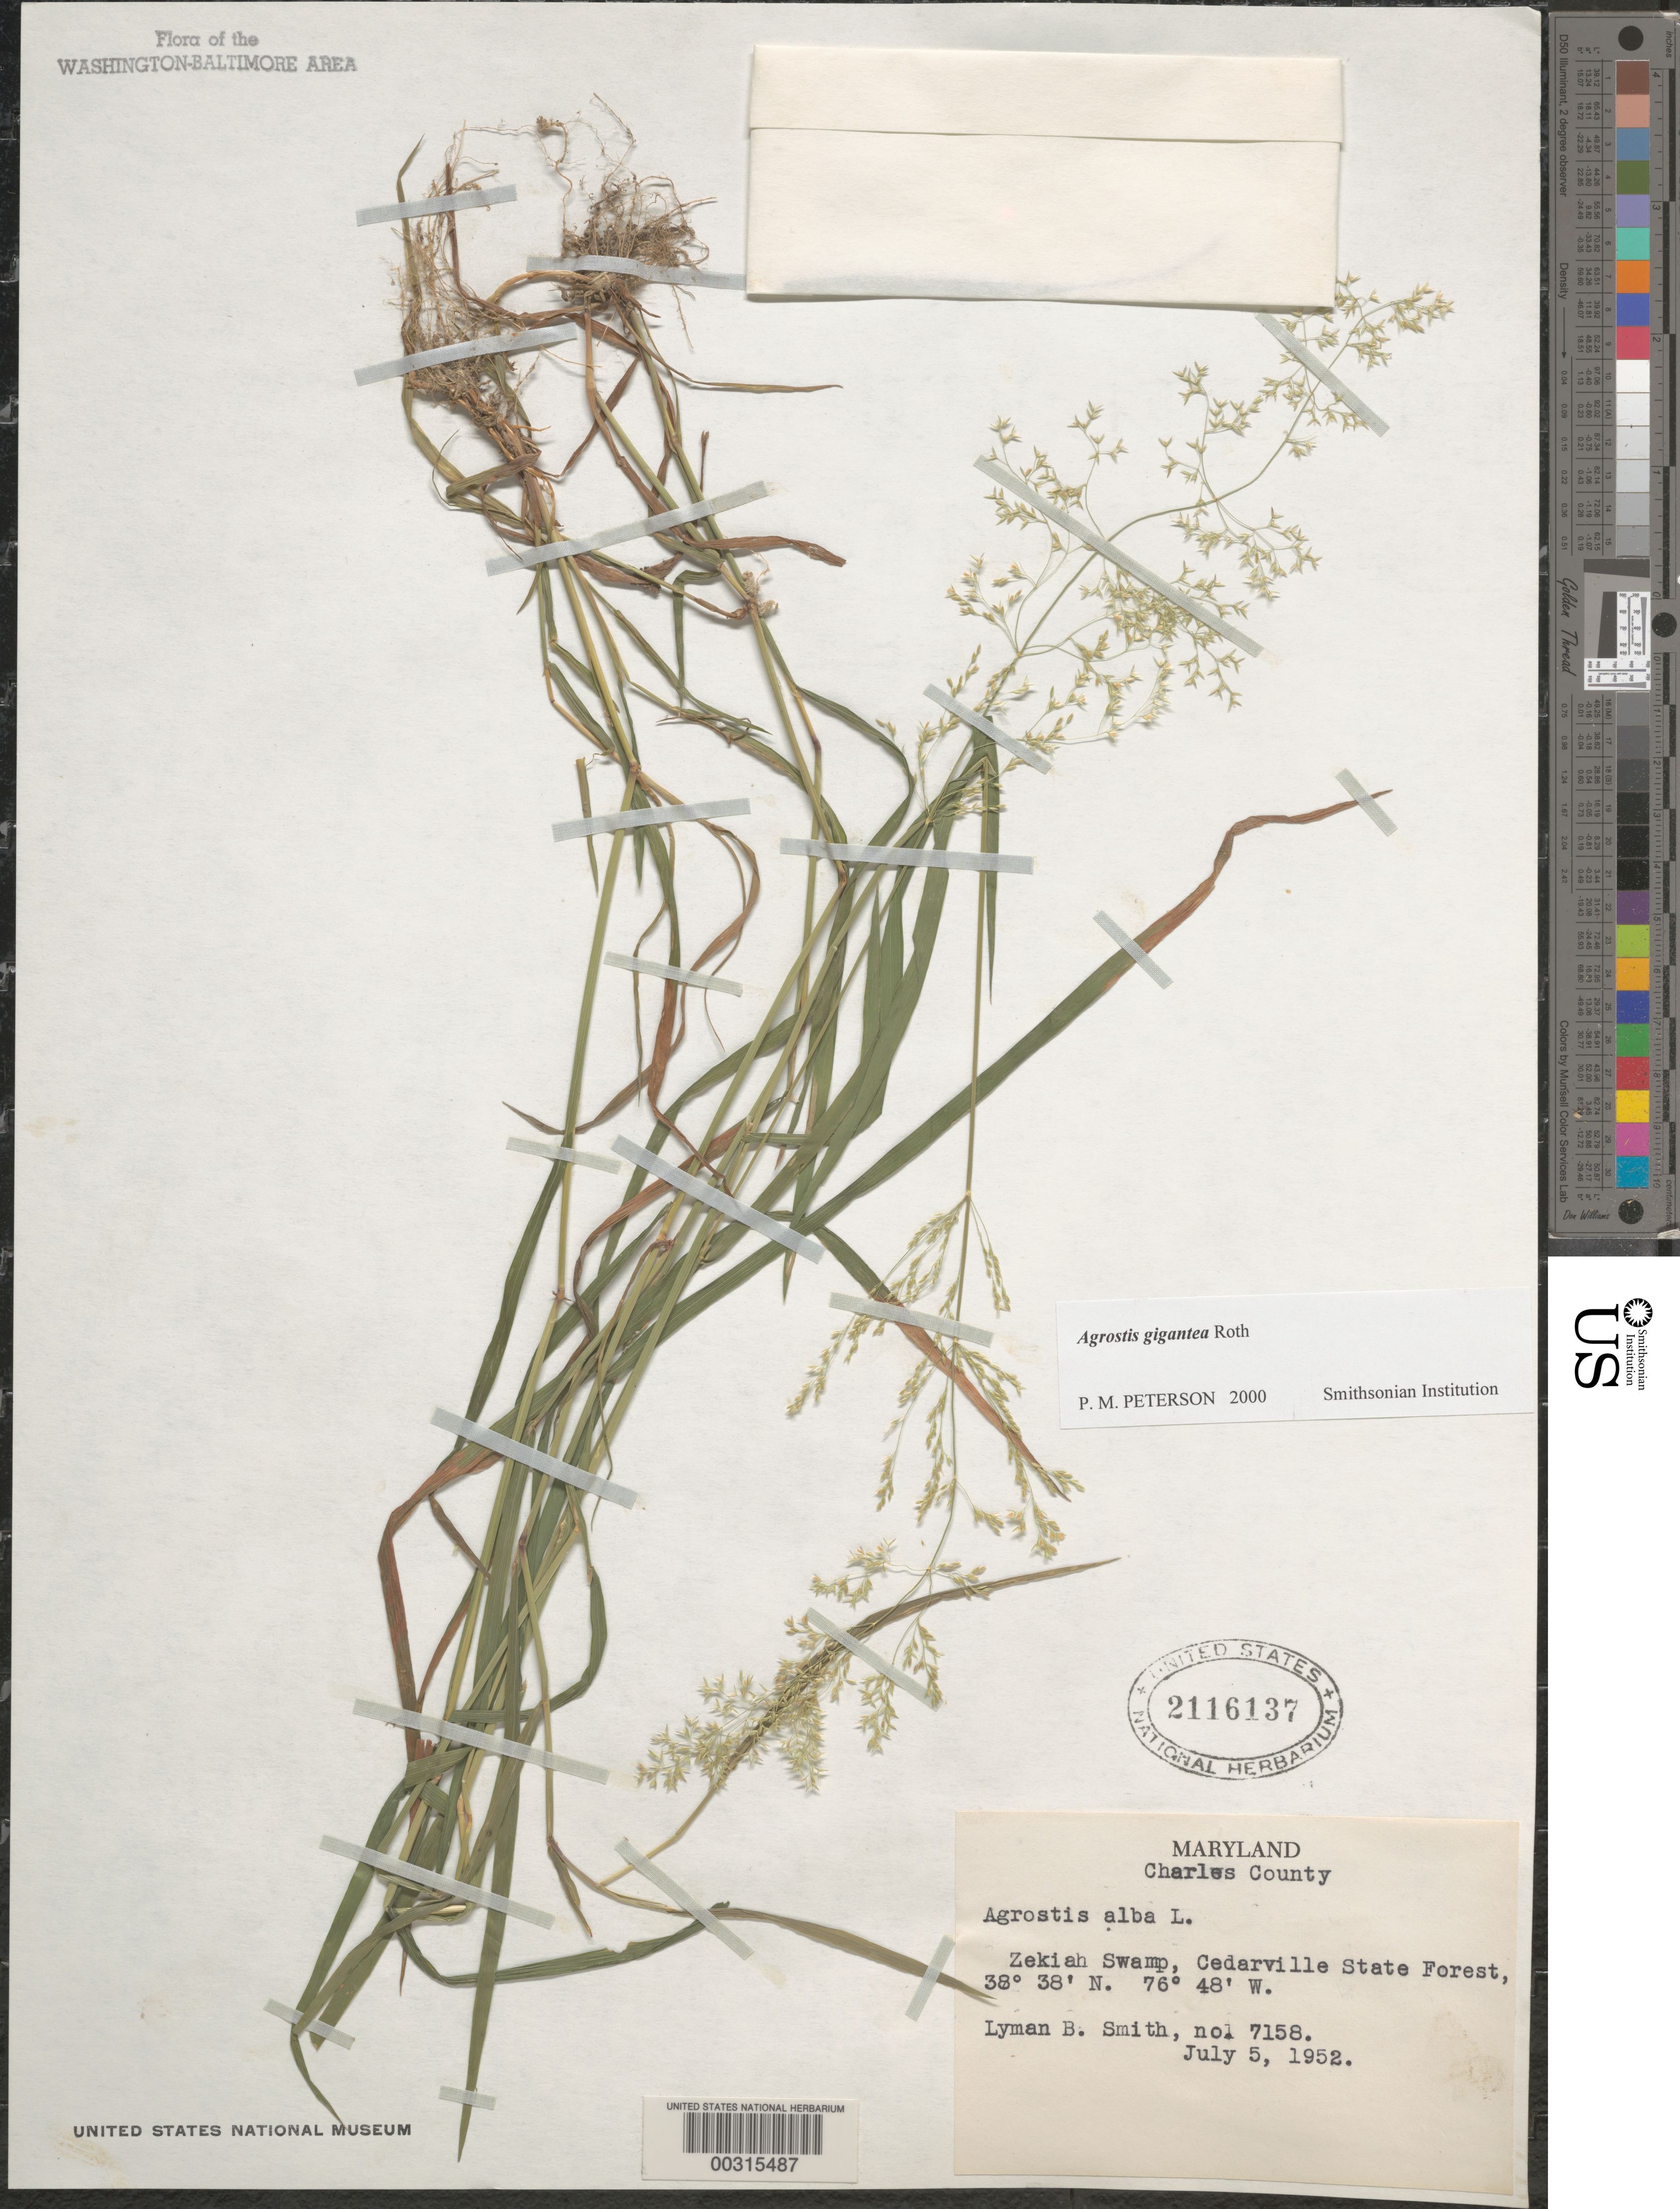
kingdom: Plantae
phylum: Tracheophyta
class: Liliopsida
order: Poales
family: Poaceae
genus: Agrostis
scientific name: Agrostis gigantea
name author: Roth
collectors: L. Smith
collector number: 7158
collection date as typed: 05 Jul 1952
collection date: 1952-07-05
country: United States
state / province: Maryland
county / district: Charles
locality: Zekiah swamp, Cedarville State Forest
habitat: Swamp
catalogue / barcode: US 2116137